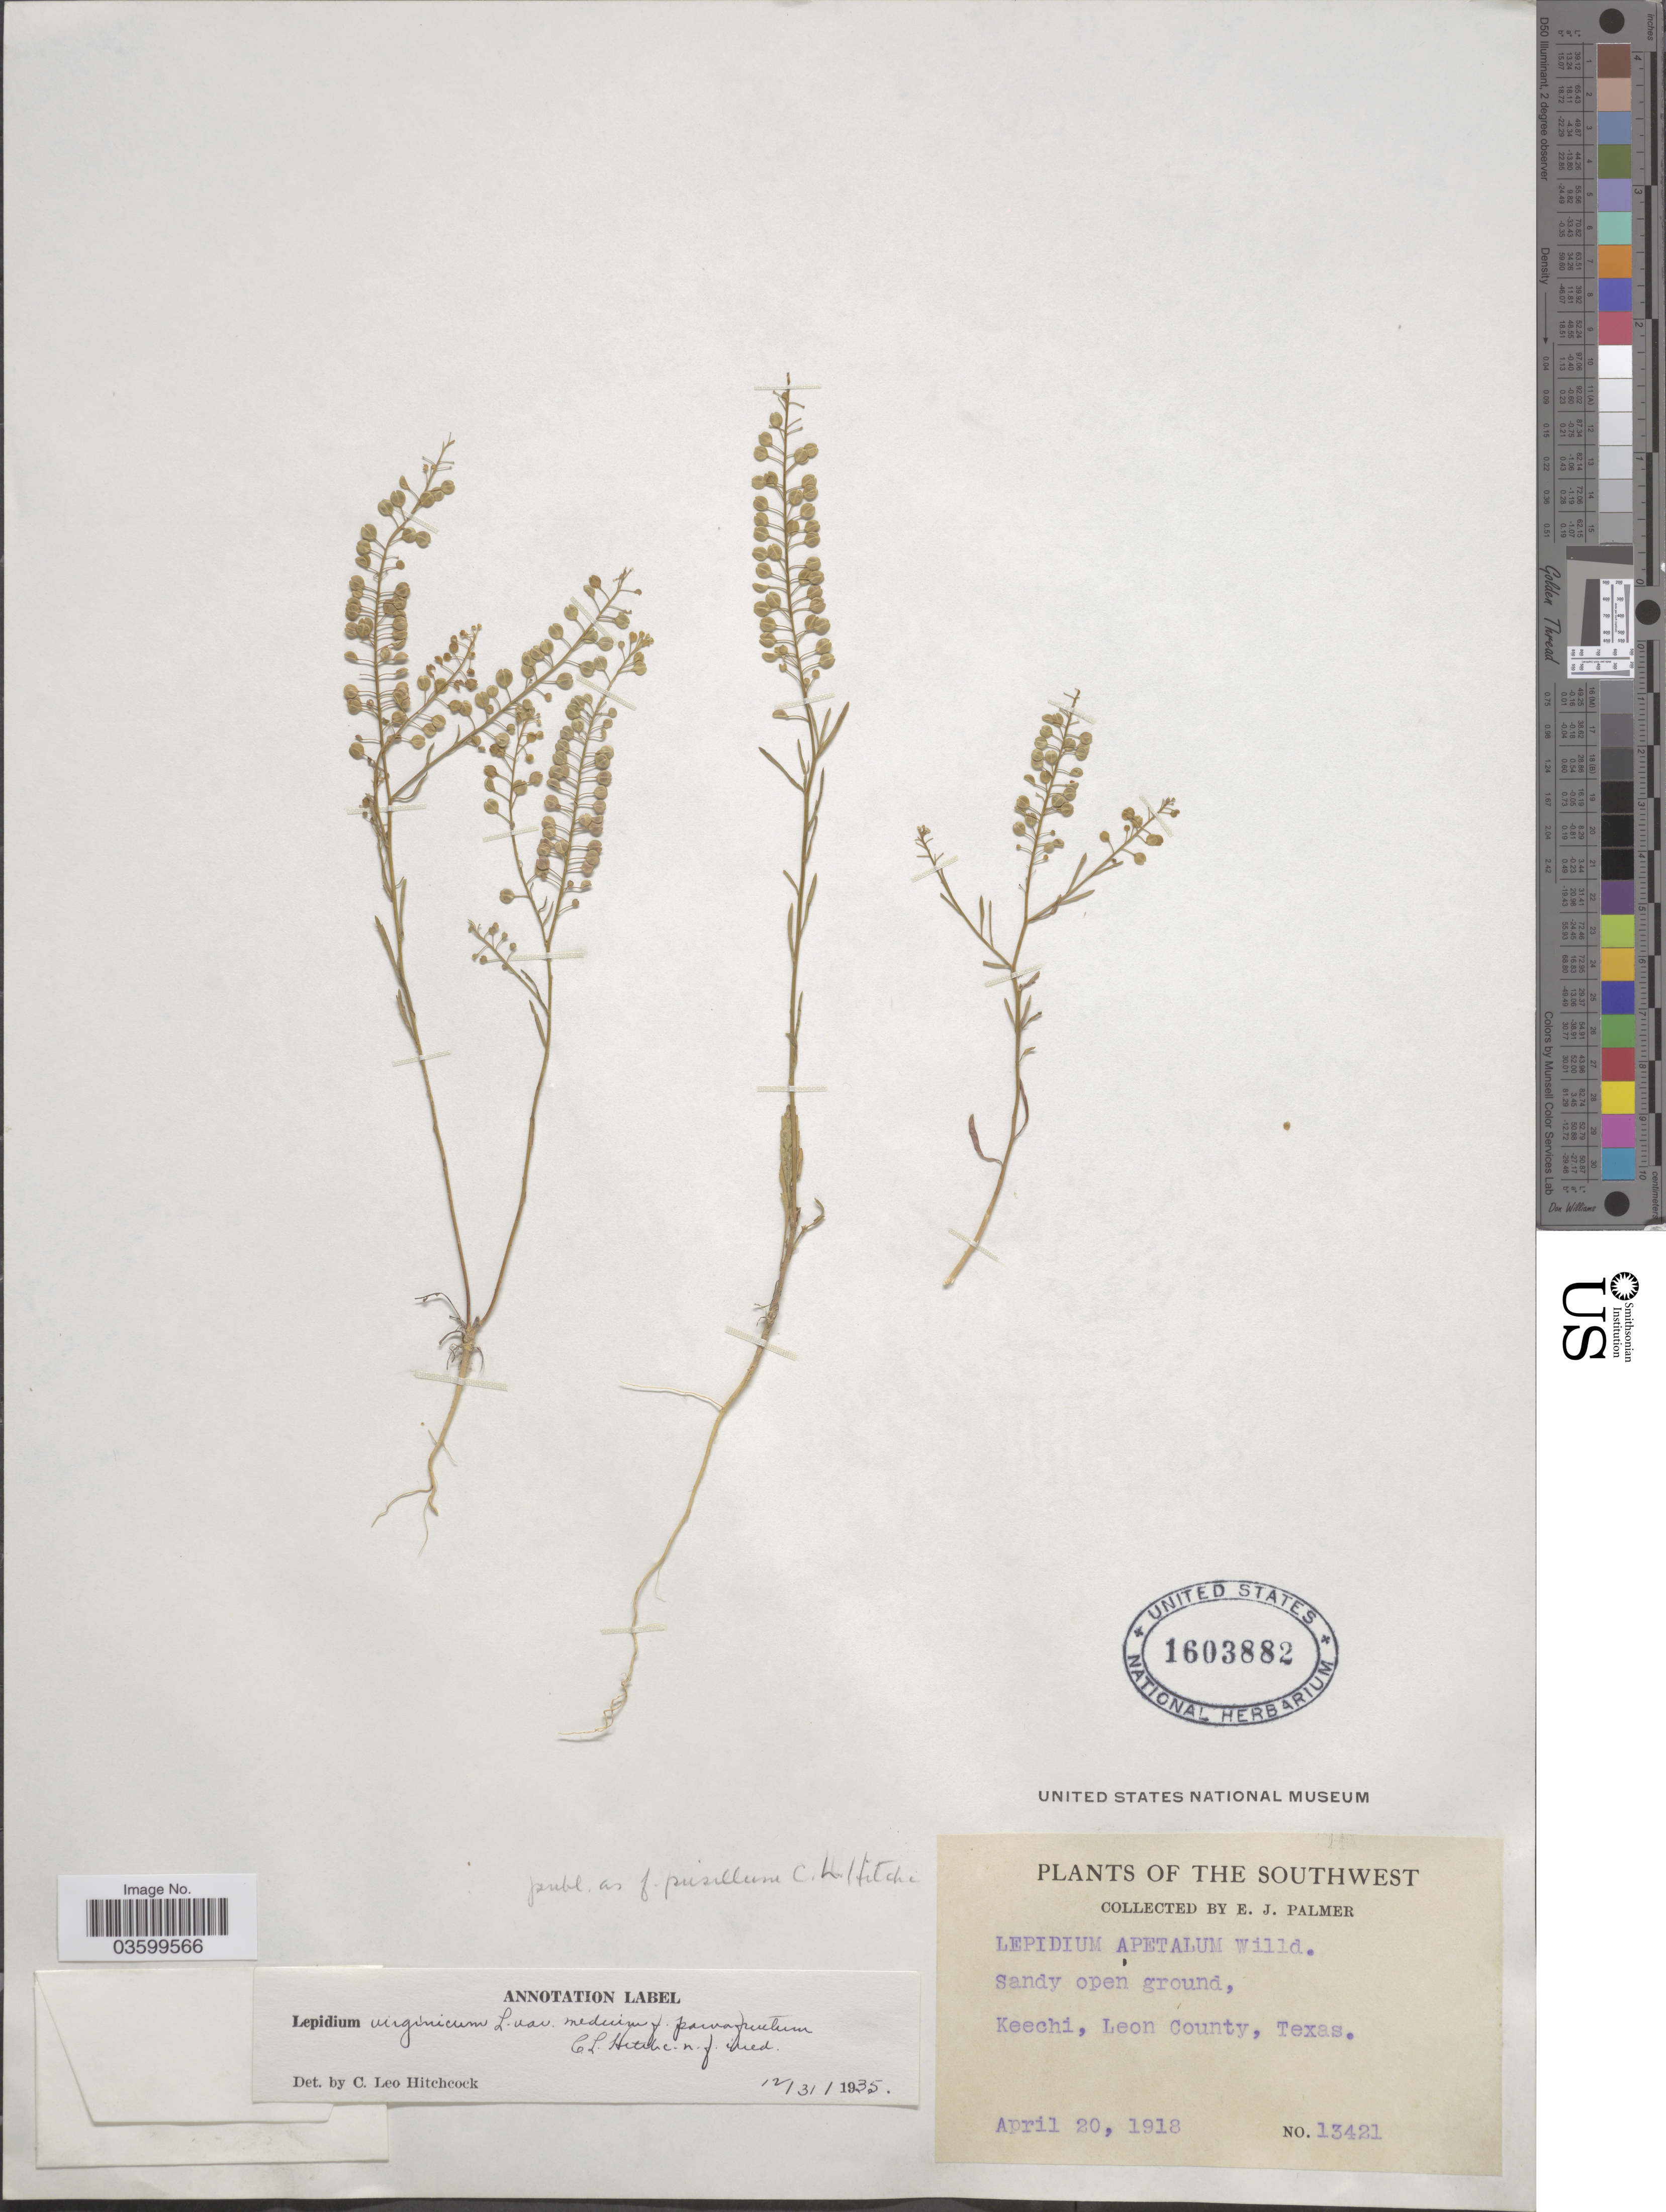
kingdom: Plantae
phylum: Tracheophyta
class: Magnoliopsida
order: Brassicales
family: Brassicaceae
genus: Lepidium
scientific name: Lepidium virginicum f. pusillum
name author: C.L. Hitchc.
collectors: E. J. Palmer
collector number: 13421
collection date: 1918-04-20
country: United States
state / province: Texas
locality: The Southwest. Keechi, Leon County.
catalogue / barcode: US 1603882